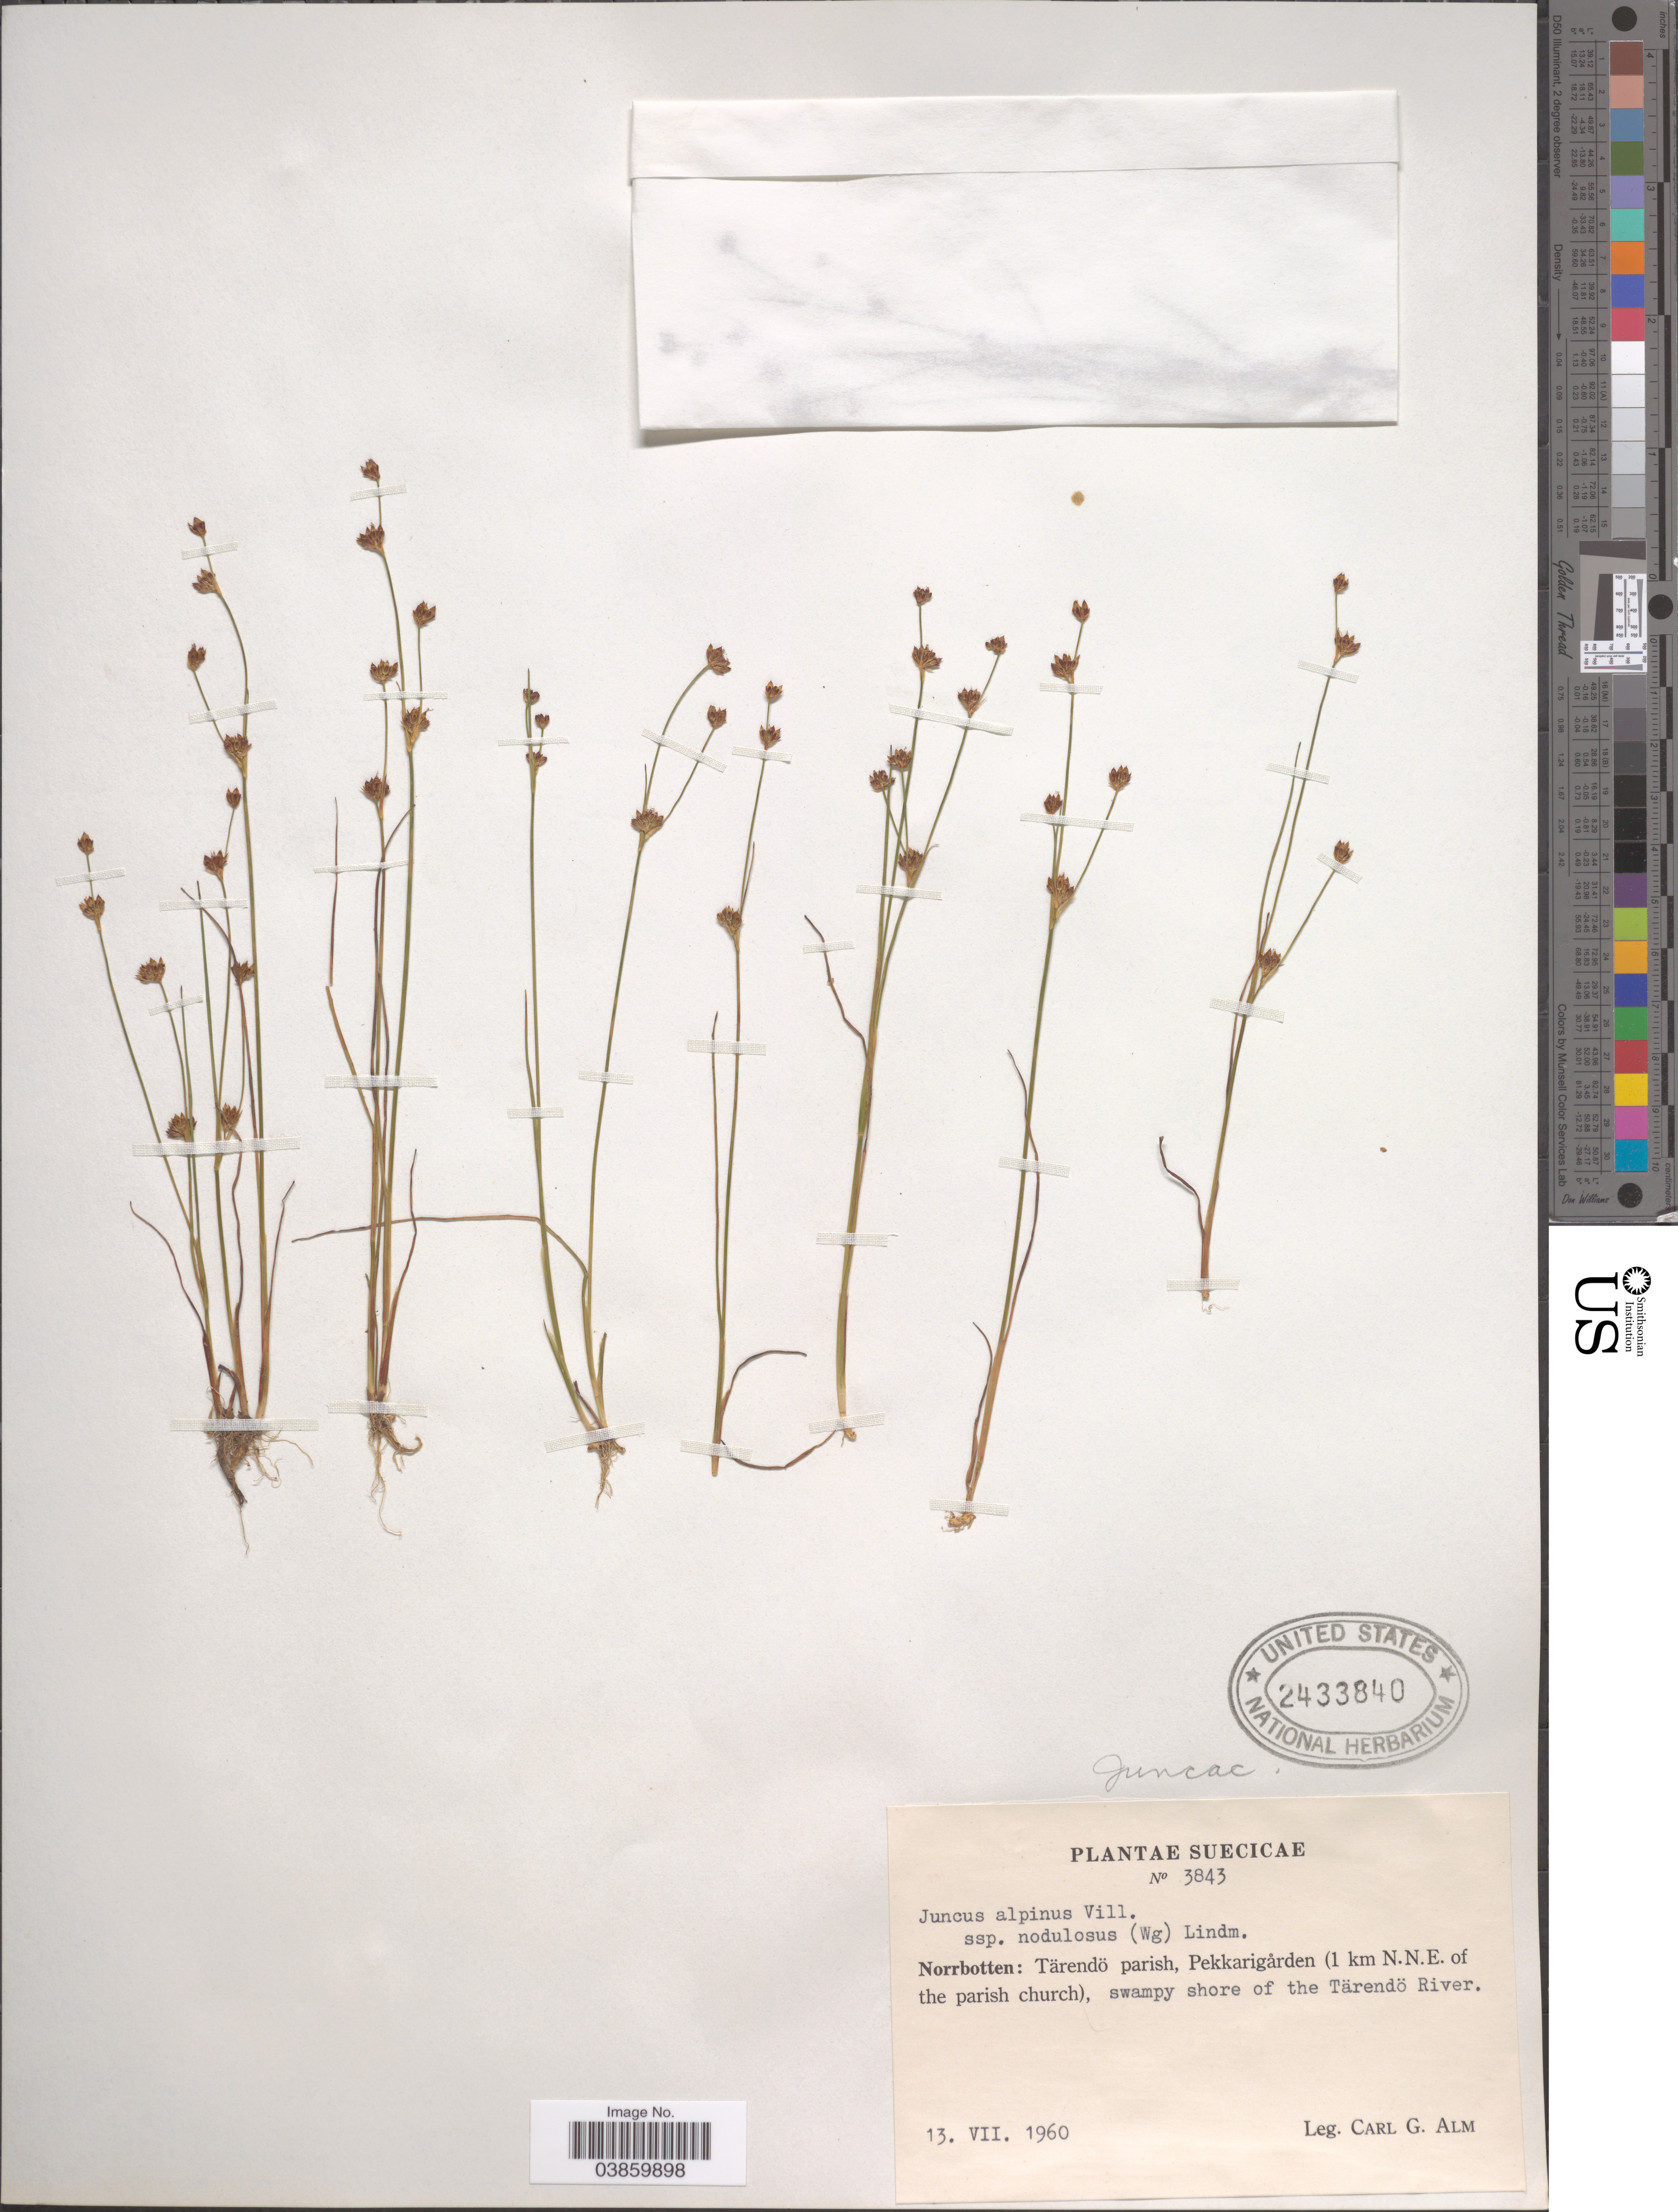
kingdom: Plantae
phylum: Tracheophyta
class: Liliopsida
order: Poales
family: Juncaceae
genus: Juncus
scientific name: Juncus alpinus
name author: Vill.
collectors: C. G. Alm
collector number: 3843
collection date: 1960-07-13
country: Sweden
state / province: Norrbotten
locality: Suecicae. Norrbotten: Tärendö parish, Pekkarigården (1 km N.N.E. of the parish church), swampy shore of the Tärendö River.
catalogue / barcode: US 2433840